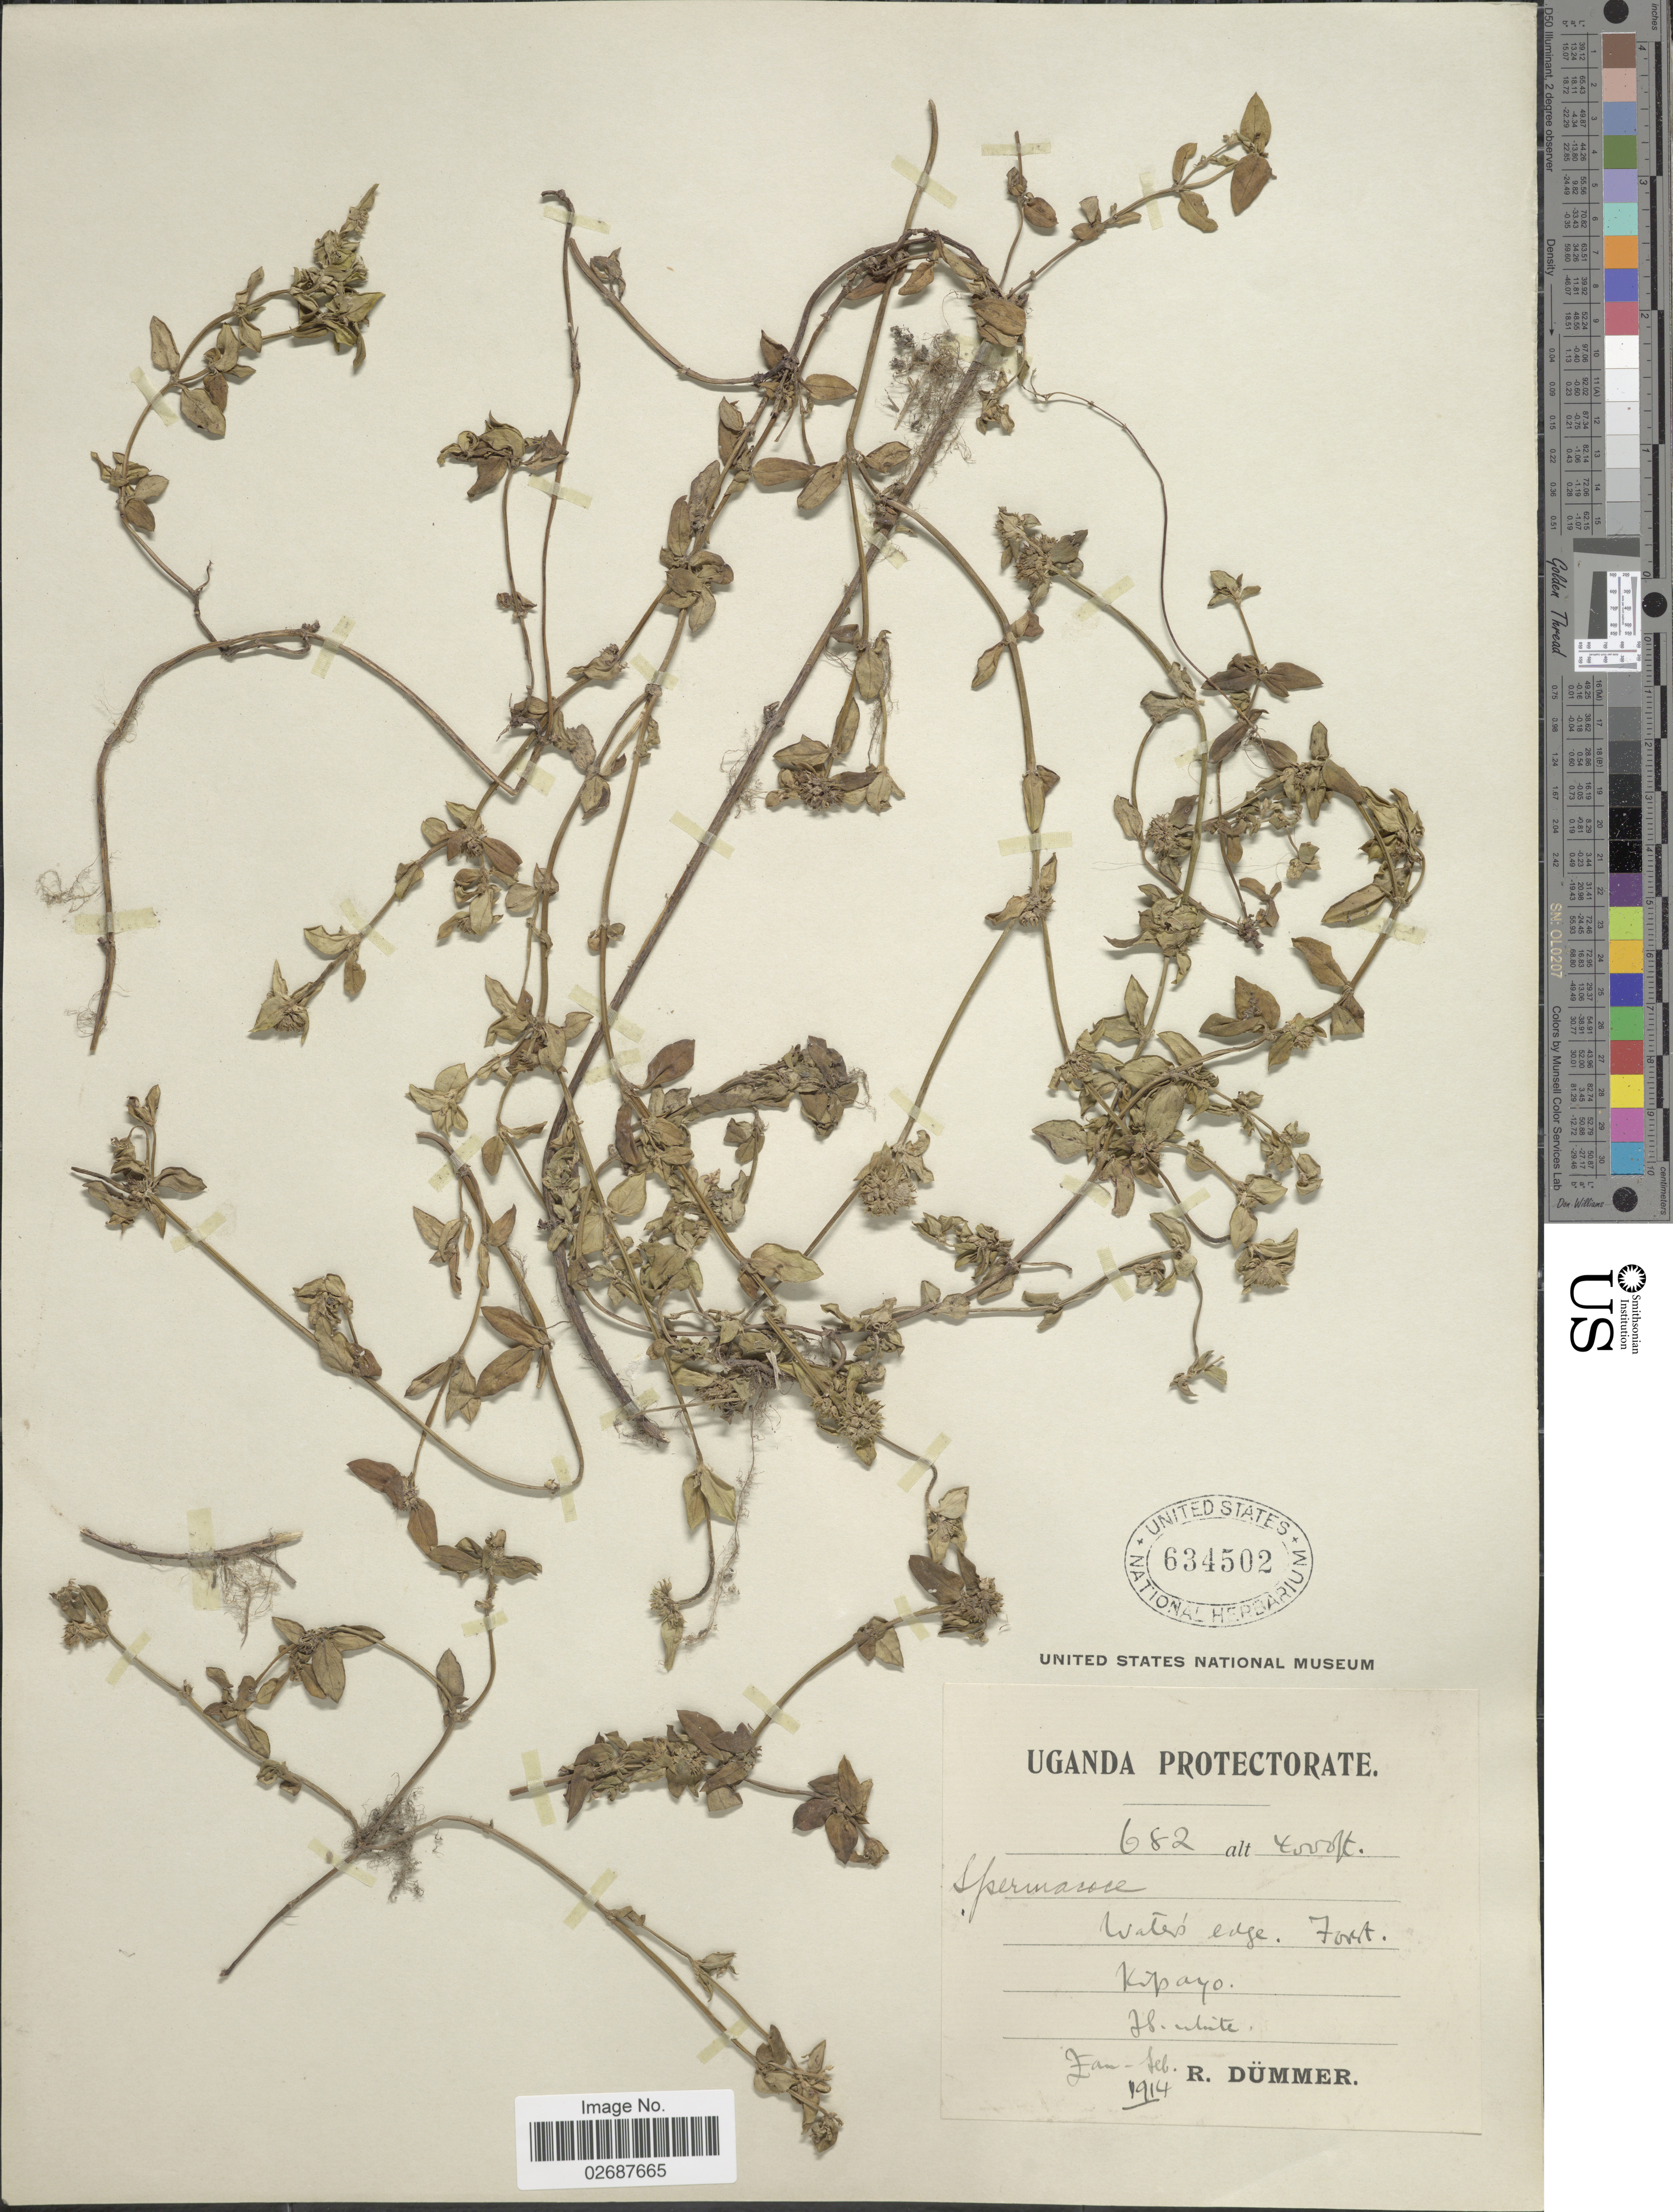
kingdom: Plantae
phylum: Tracheophyta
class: Magnoliopsida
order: Gentianales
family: Rubiaceae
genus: Borreria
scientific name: Borreria sp.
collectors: R. A. Dümmer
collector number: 682*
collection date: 1914-01/1914-02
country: Uganda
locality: Uganda Protectorate, water's edge, Kipayo.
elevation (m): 1219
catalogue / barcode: US 634502